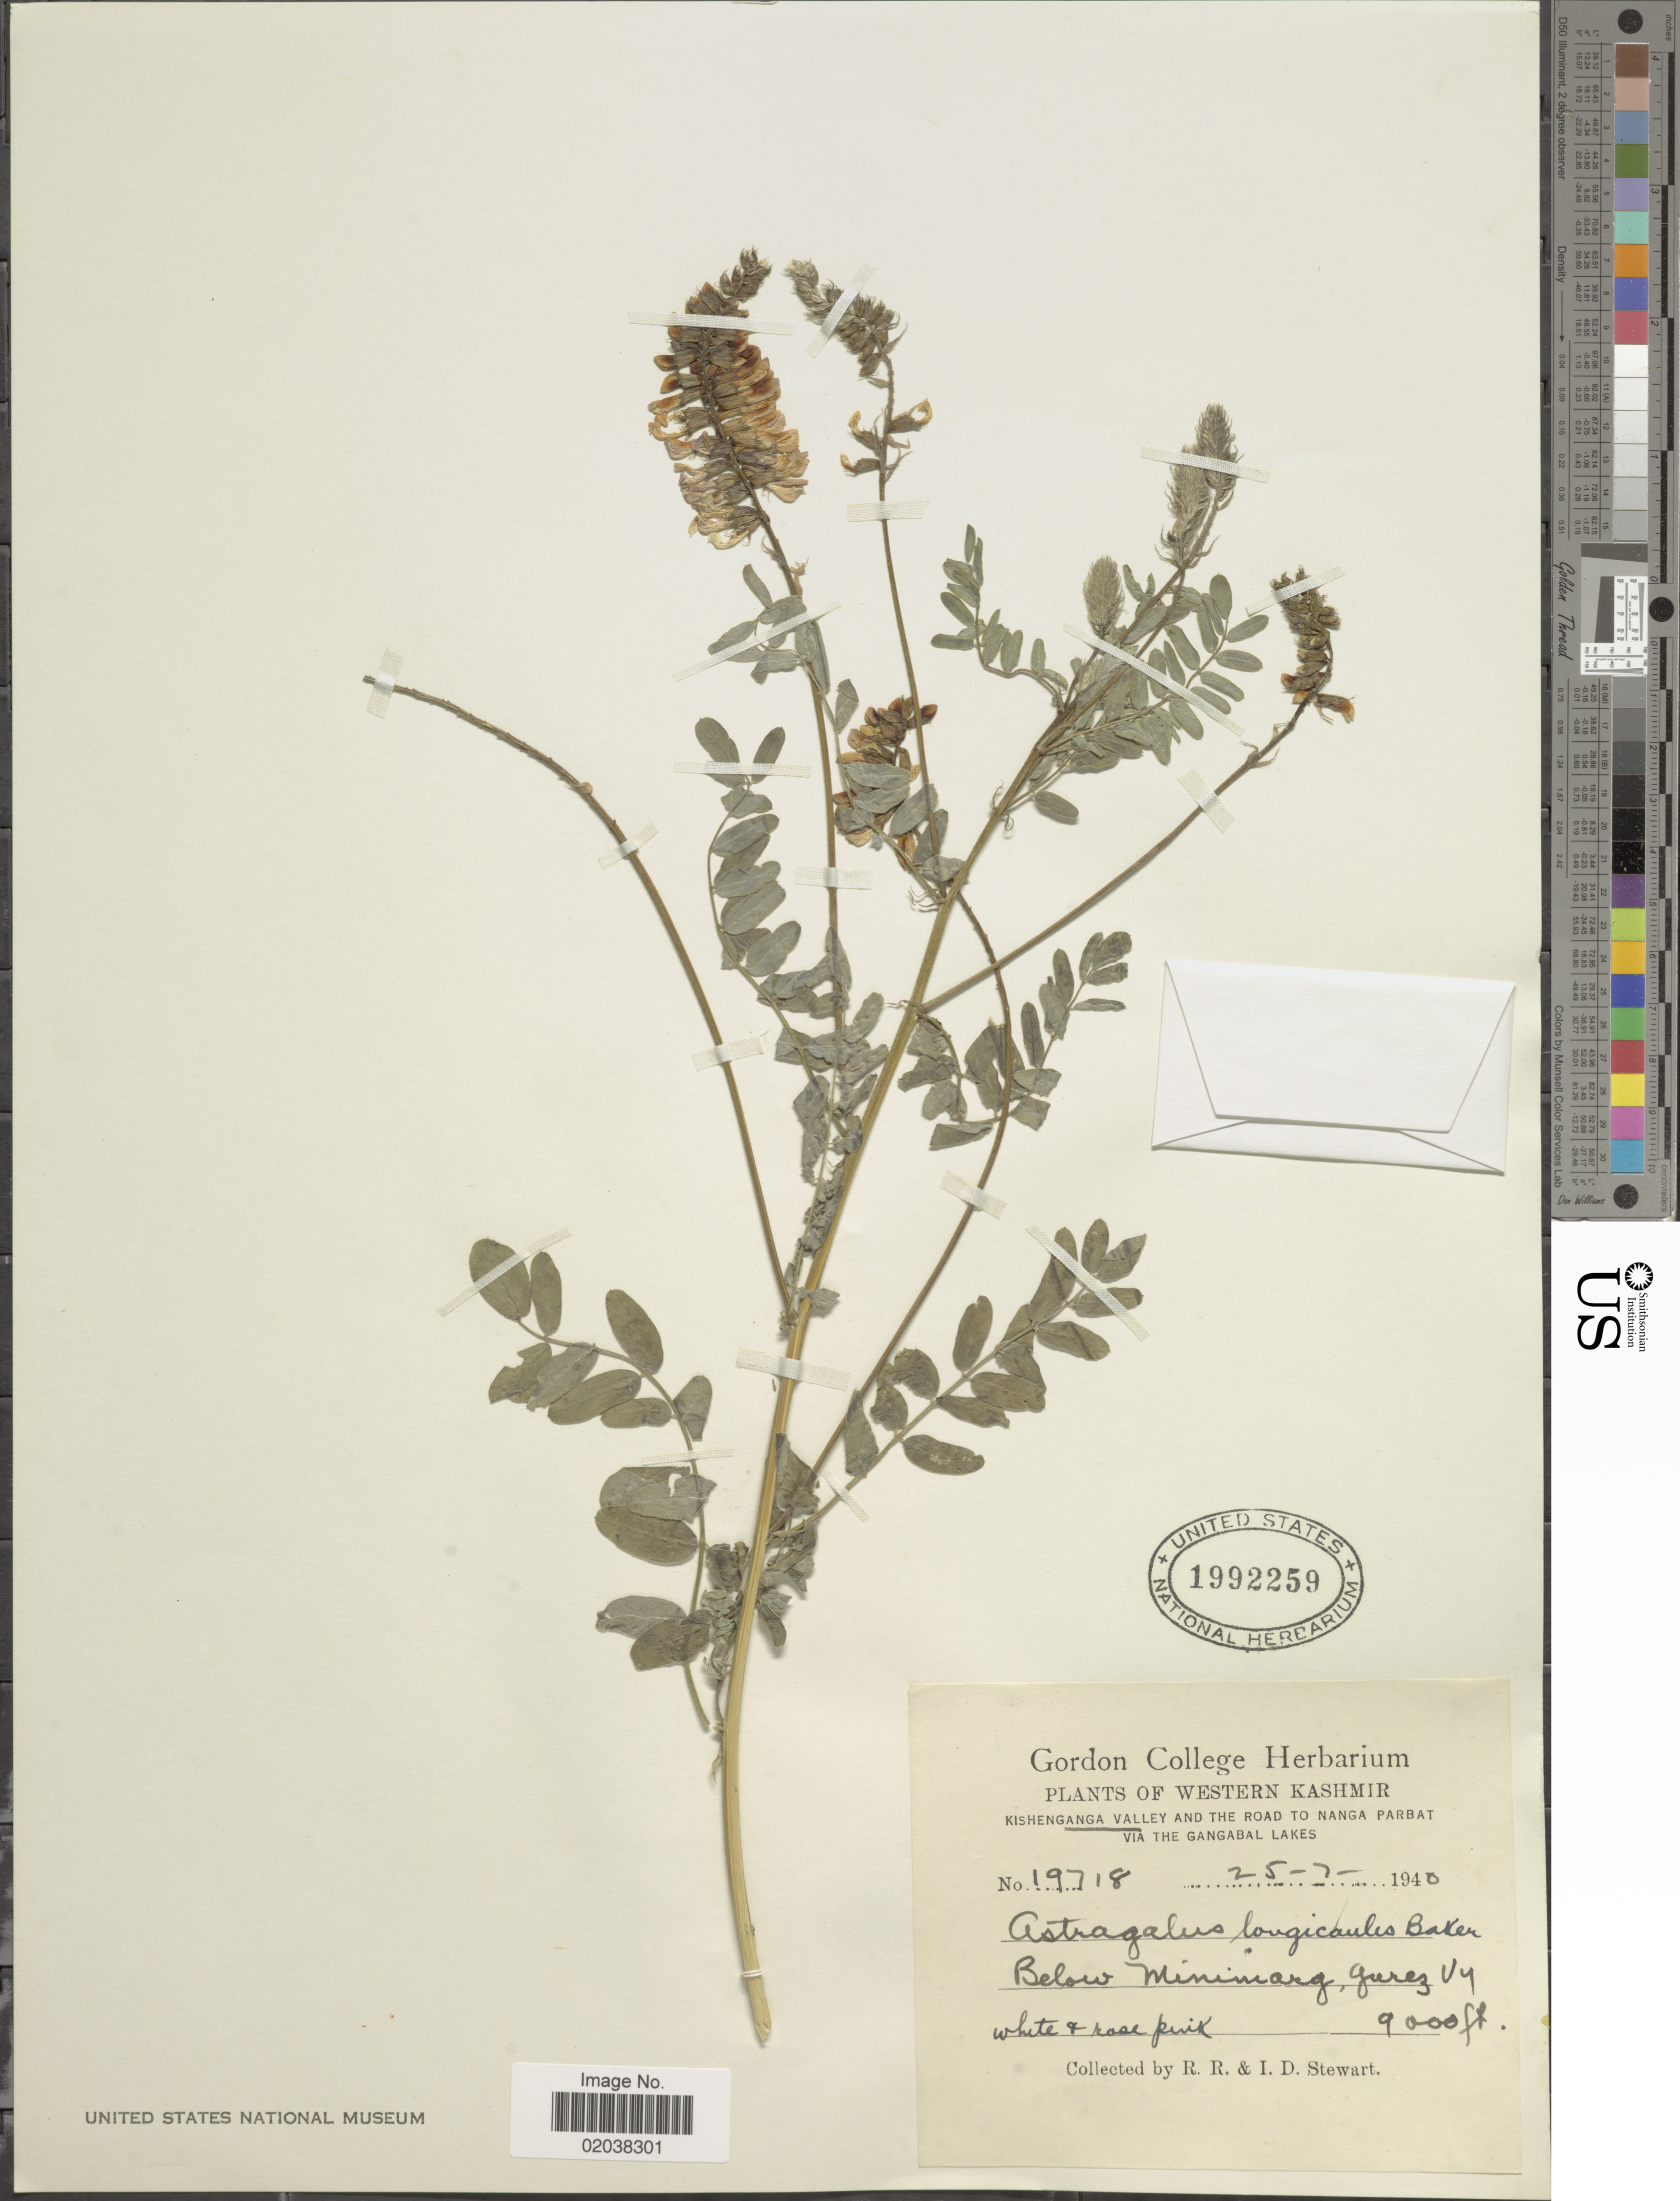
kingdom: Plantae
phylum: Tracheophyta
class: Magnoliopsida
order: Fabales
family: Fabaceae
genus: Astragalus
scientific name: Astragalus longicaulis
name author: Pomel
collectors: R. R. Stewart & I. Stewart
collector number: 19718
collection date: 1940-03-25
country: Pakistan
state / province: Gilgit-Baltistan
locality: Western Kashmir. Kishenganga Valley and the road to Nanga Parbat via the Gangabal Lakes. Below Minimarg, Gurez Vy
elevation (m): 2743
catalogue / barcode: US 1992259